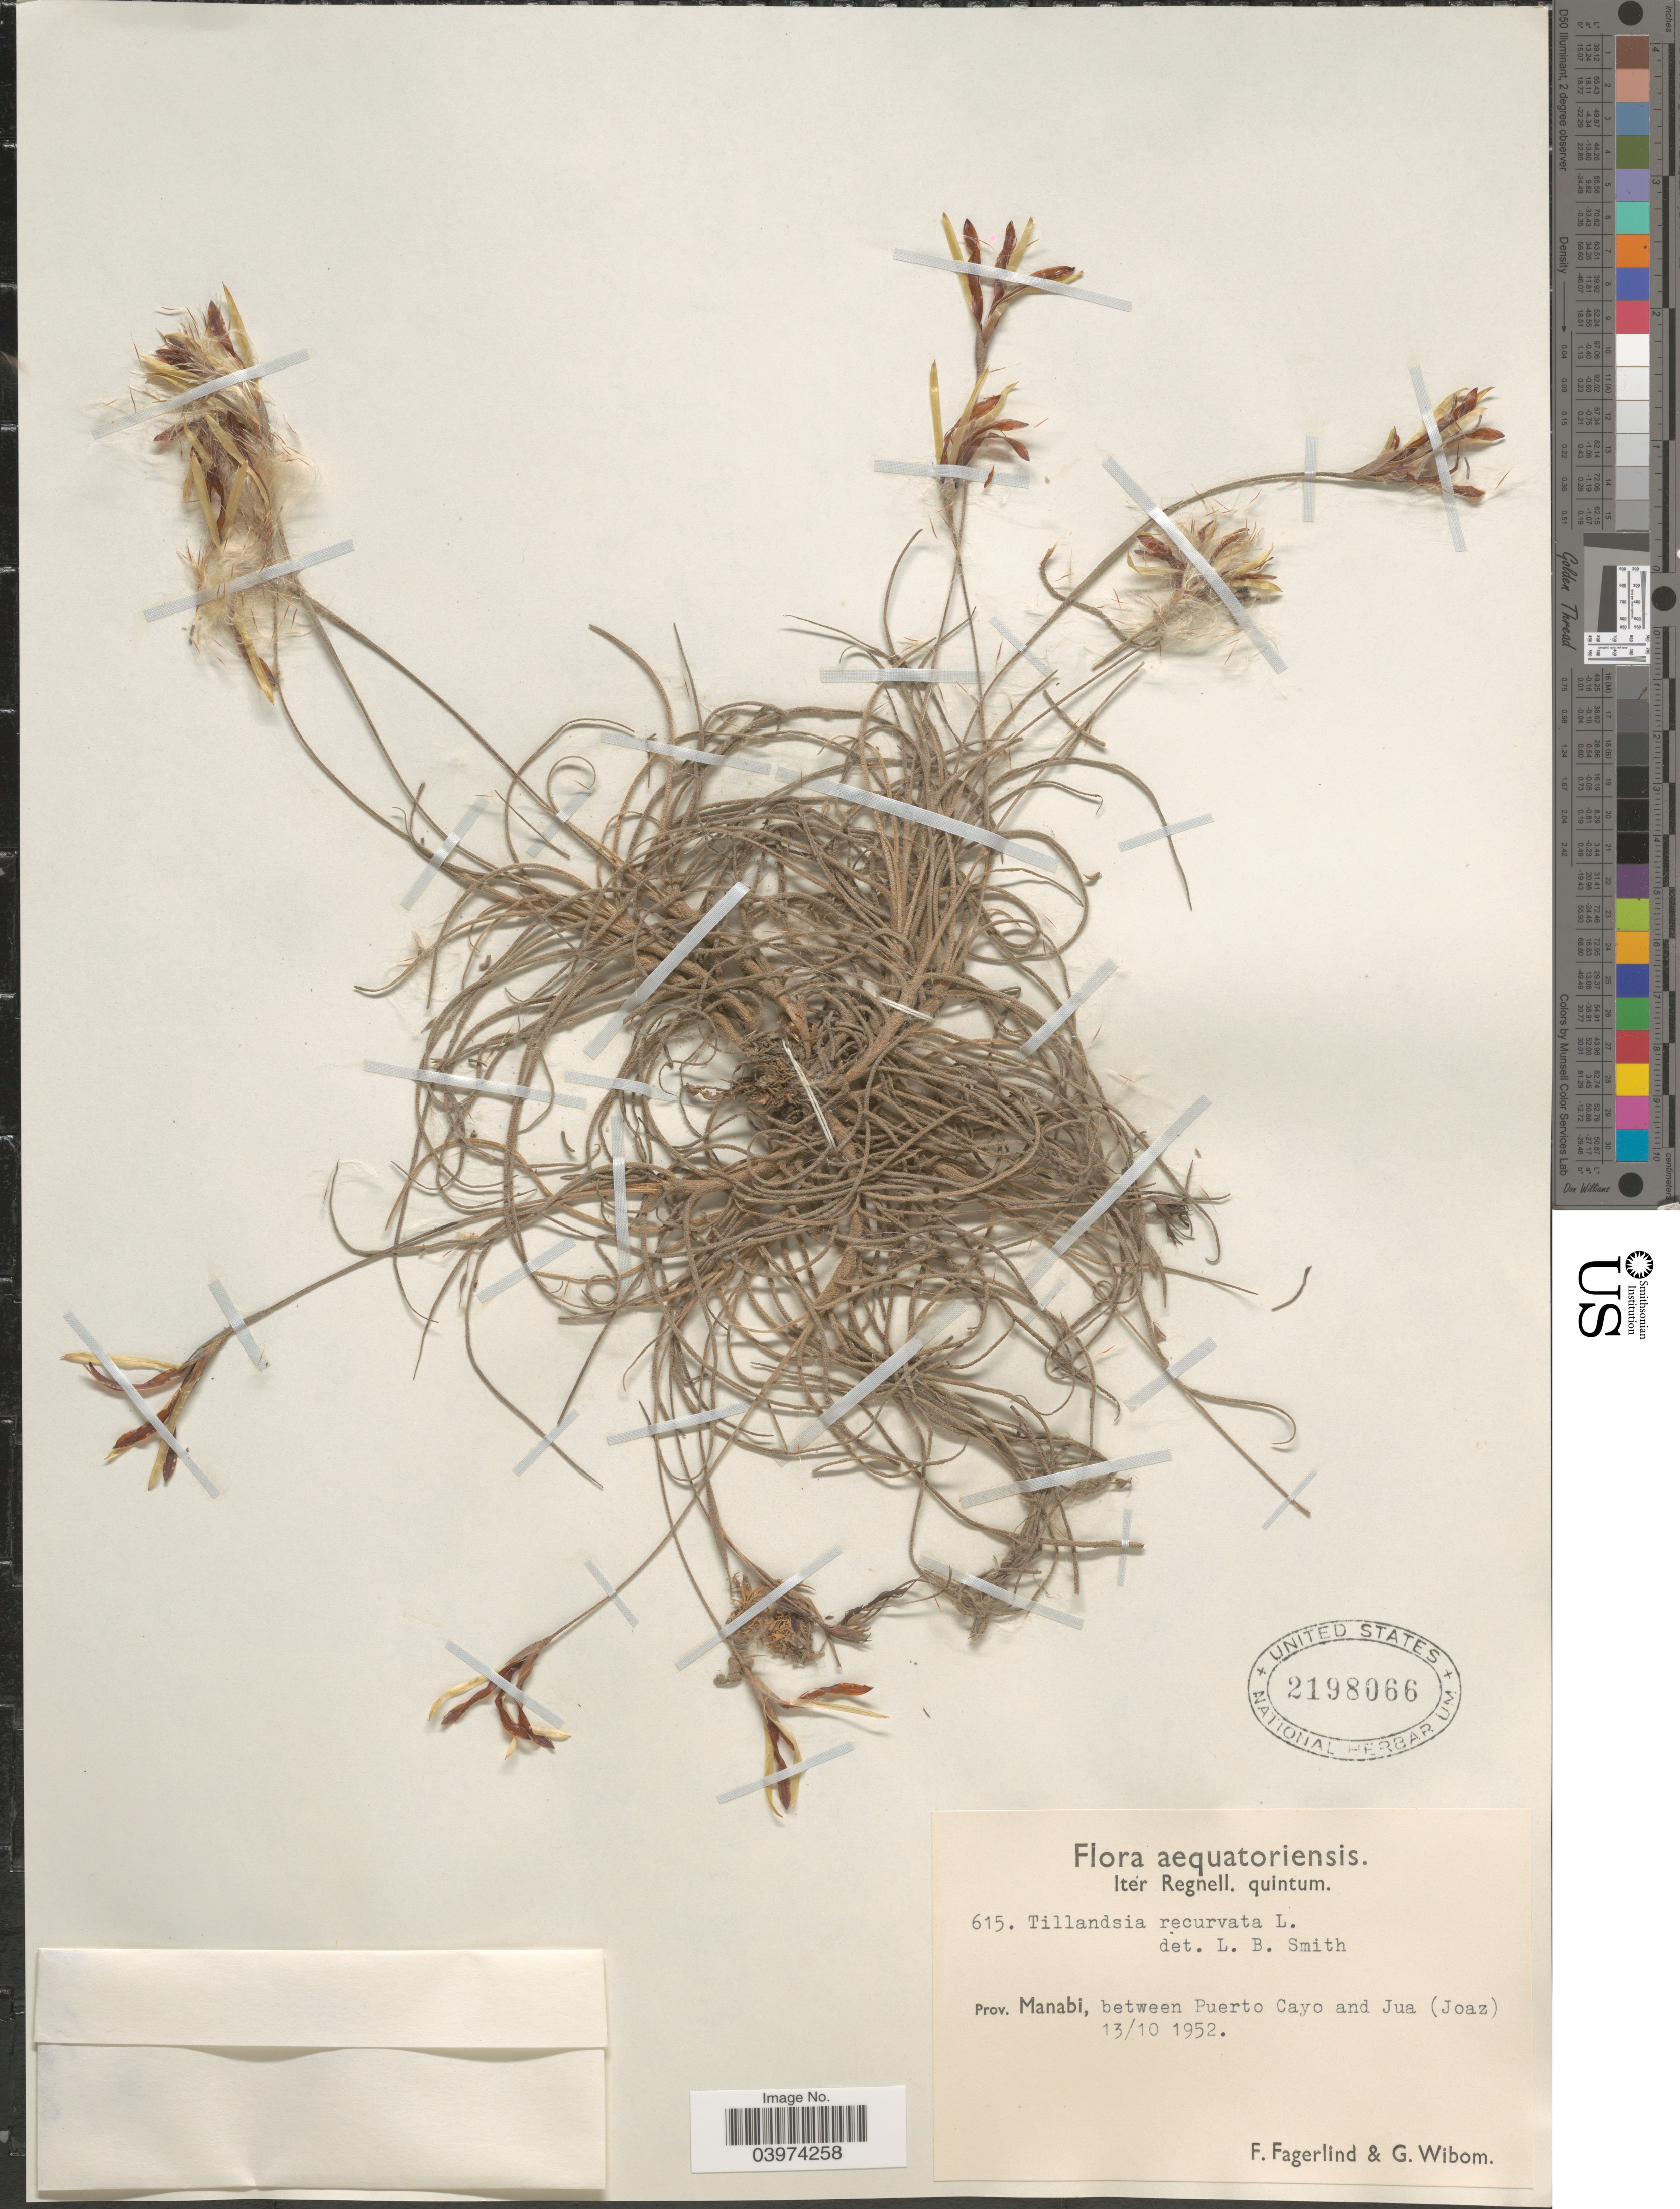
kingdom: Plantae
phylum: Tracheophyta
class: Liliopsida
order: Poales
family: Bromeliaceae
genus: Tillandsia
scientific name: Tillandsia recurvata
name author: L.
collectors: F. Fagerlind & G. Wibom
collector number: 615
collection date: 1952-10-13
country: Ecuador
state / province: Manabí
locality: Aequatoriensis. Iter Regnell. quintum. Prov. Manabi, between Puerto Cayo and Jua (Joaz).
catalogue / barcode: US 2198066